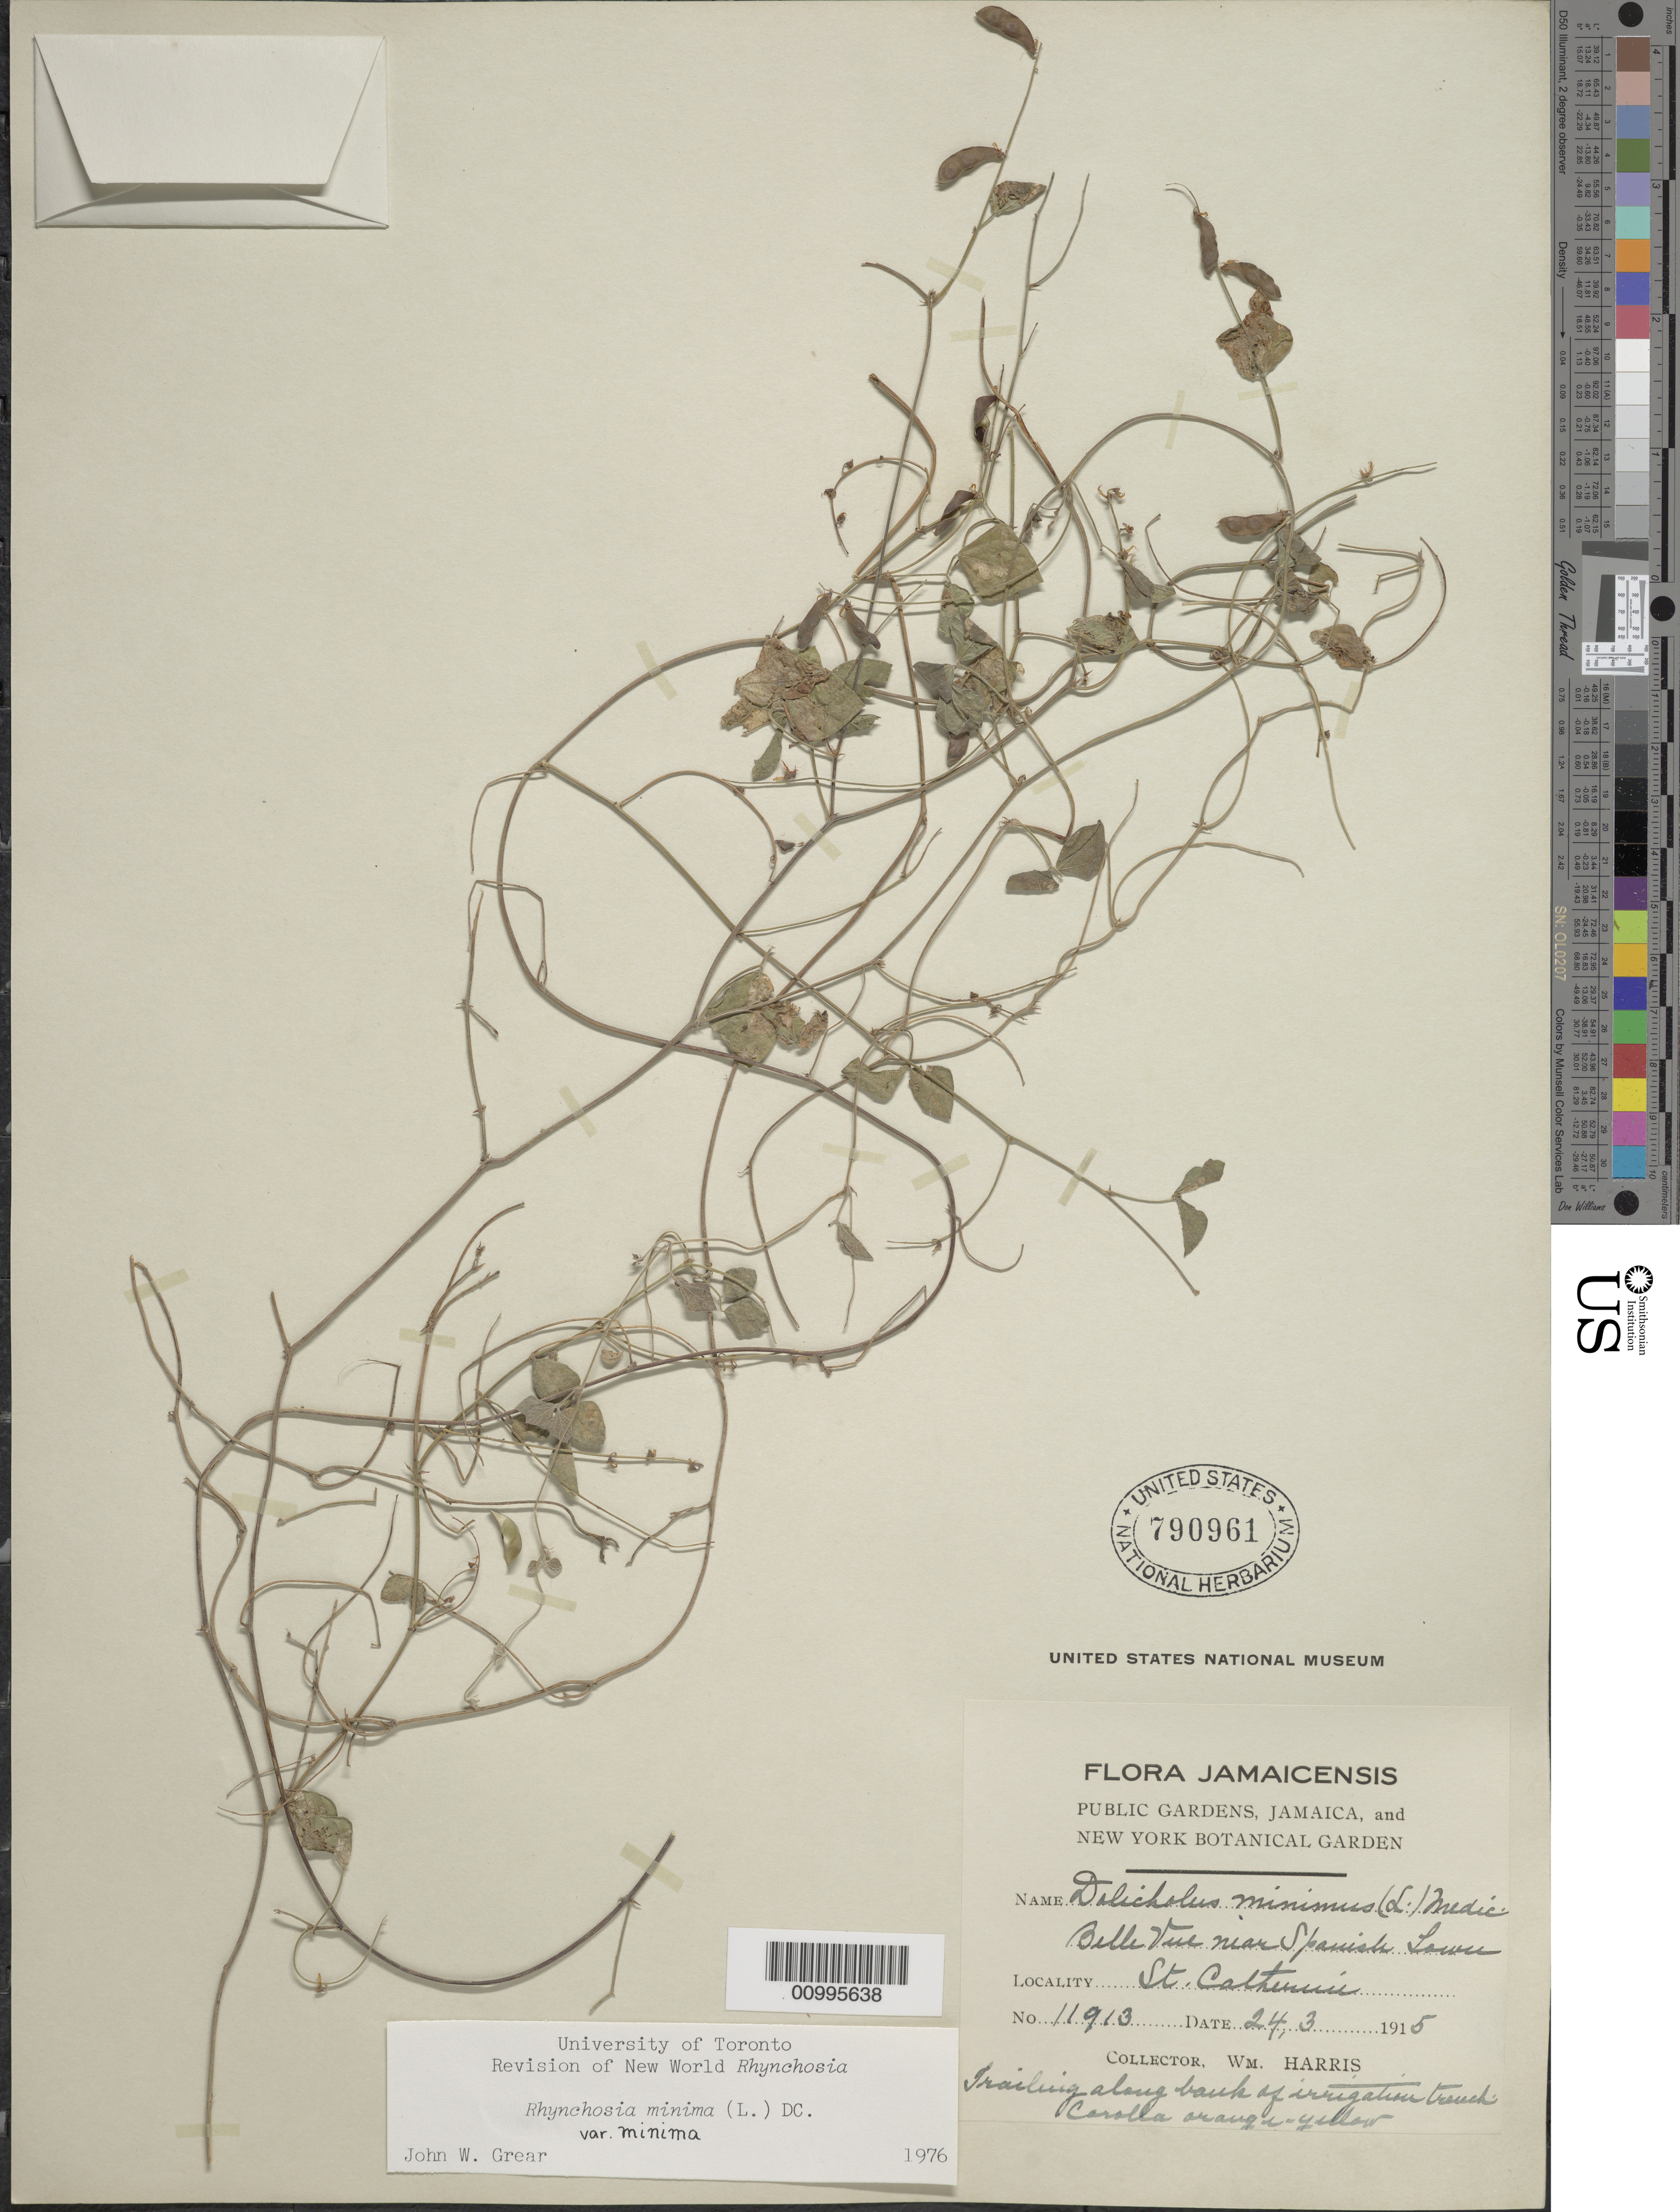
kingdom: Plantae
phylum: Tracheophyta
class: Magnoliopsida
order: Fabales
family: Fabaceae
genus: Rhynchosia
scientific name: Rhynchosia minima var. minima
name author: (L.) DC.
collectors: W. H. Harris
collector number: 11913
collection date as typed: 24 Mar 1915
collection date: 1915-03-24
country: Jamaica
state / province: Saint Catherine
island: Jamaica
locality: Bellevue near Spanish Town.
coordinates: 0 N, 0 E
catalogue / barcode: US 790961